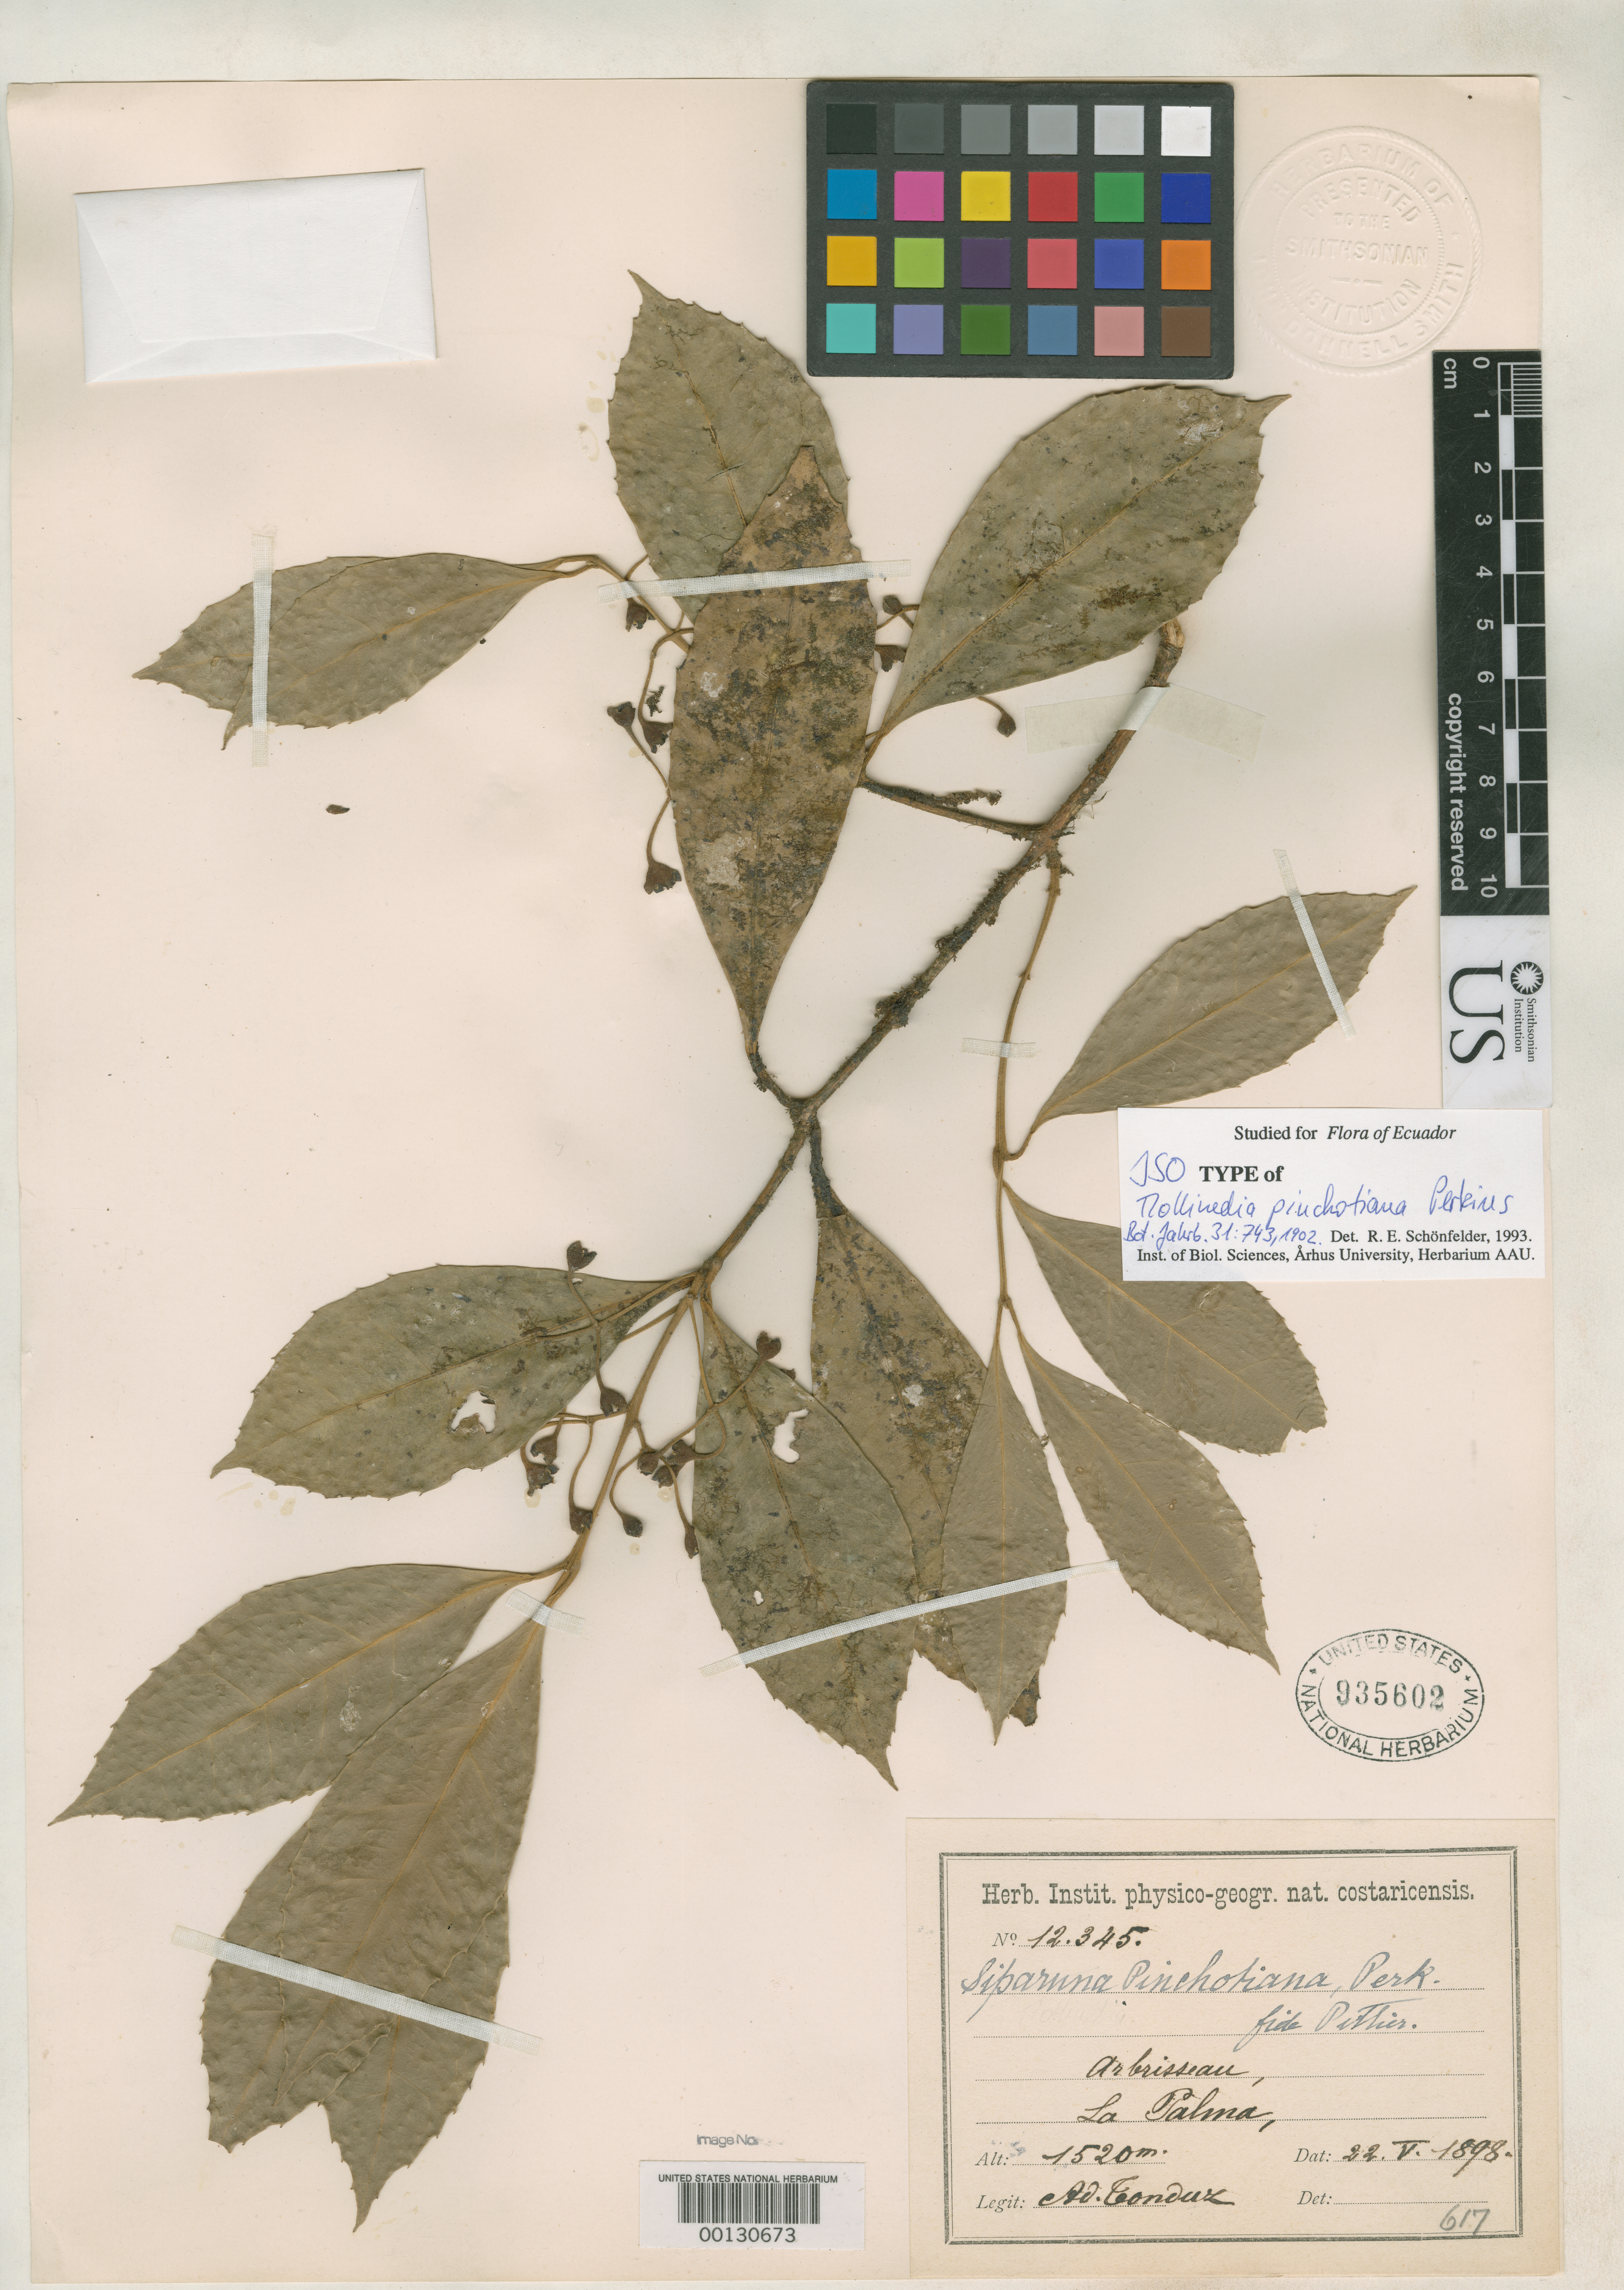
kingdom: Plantae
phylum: Tracheophyta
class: Magnoliopsida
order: Laurales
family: Monimiaceae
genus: Mollinedia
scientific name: Mollinedia pinchotiana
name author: Perkins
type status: Isotype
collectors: A. Tonduz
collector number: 12345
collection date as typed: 22 May 1898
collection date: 1898-05-22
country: Costa Rica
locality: La Palma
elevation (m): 1520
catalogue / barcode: US 935602